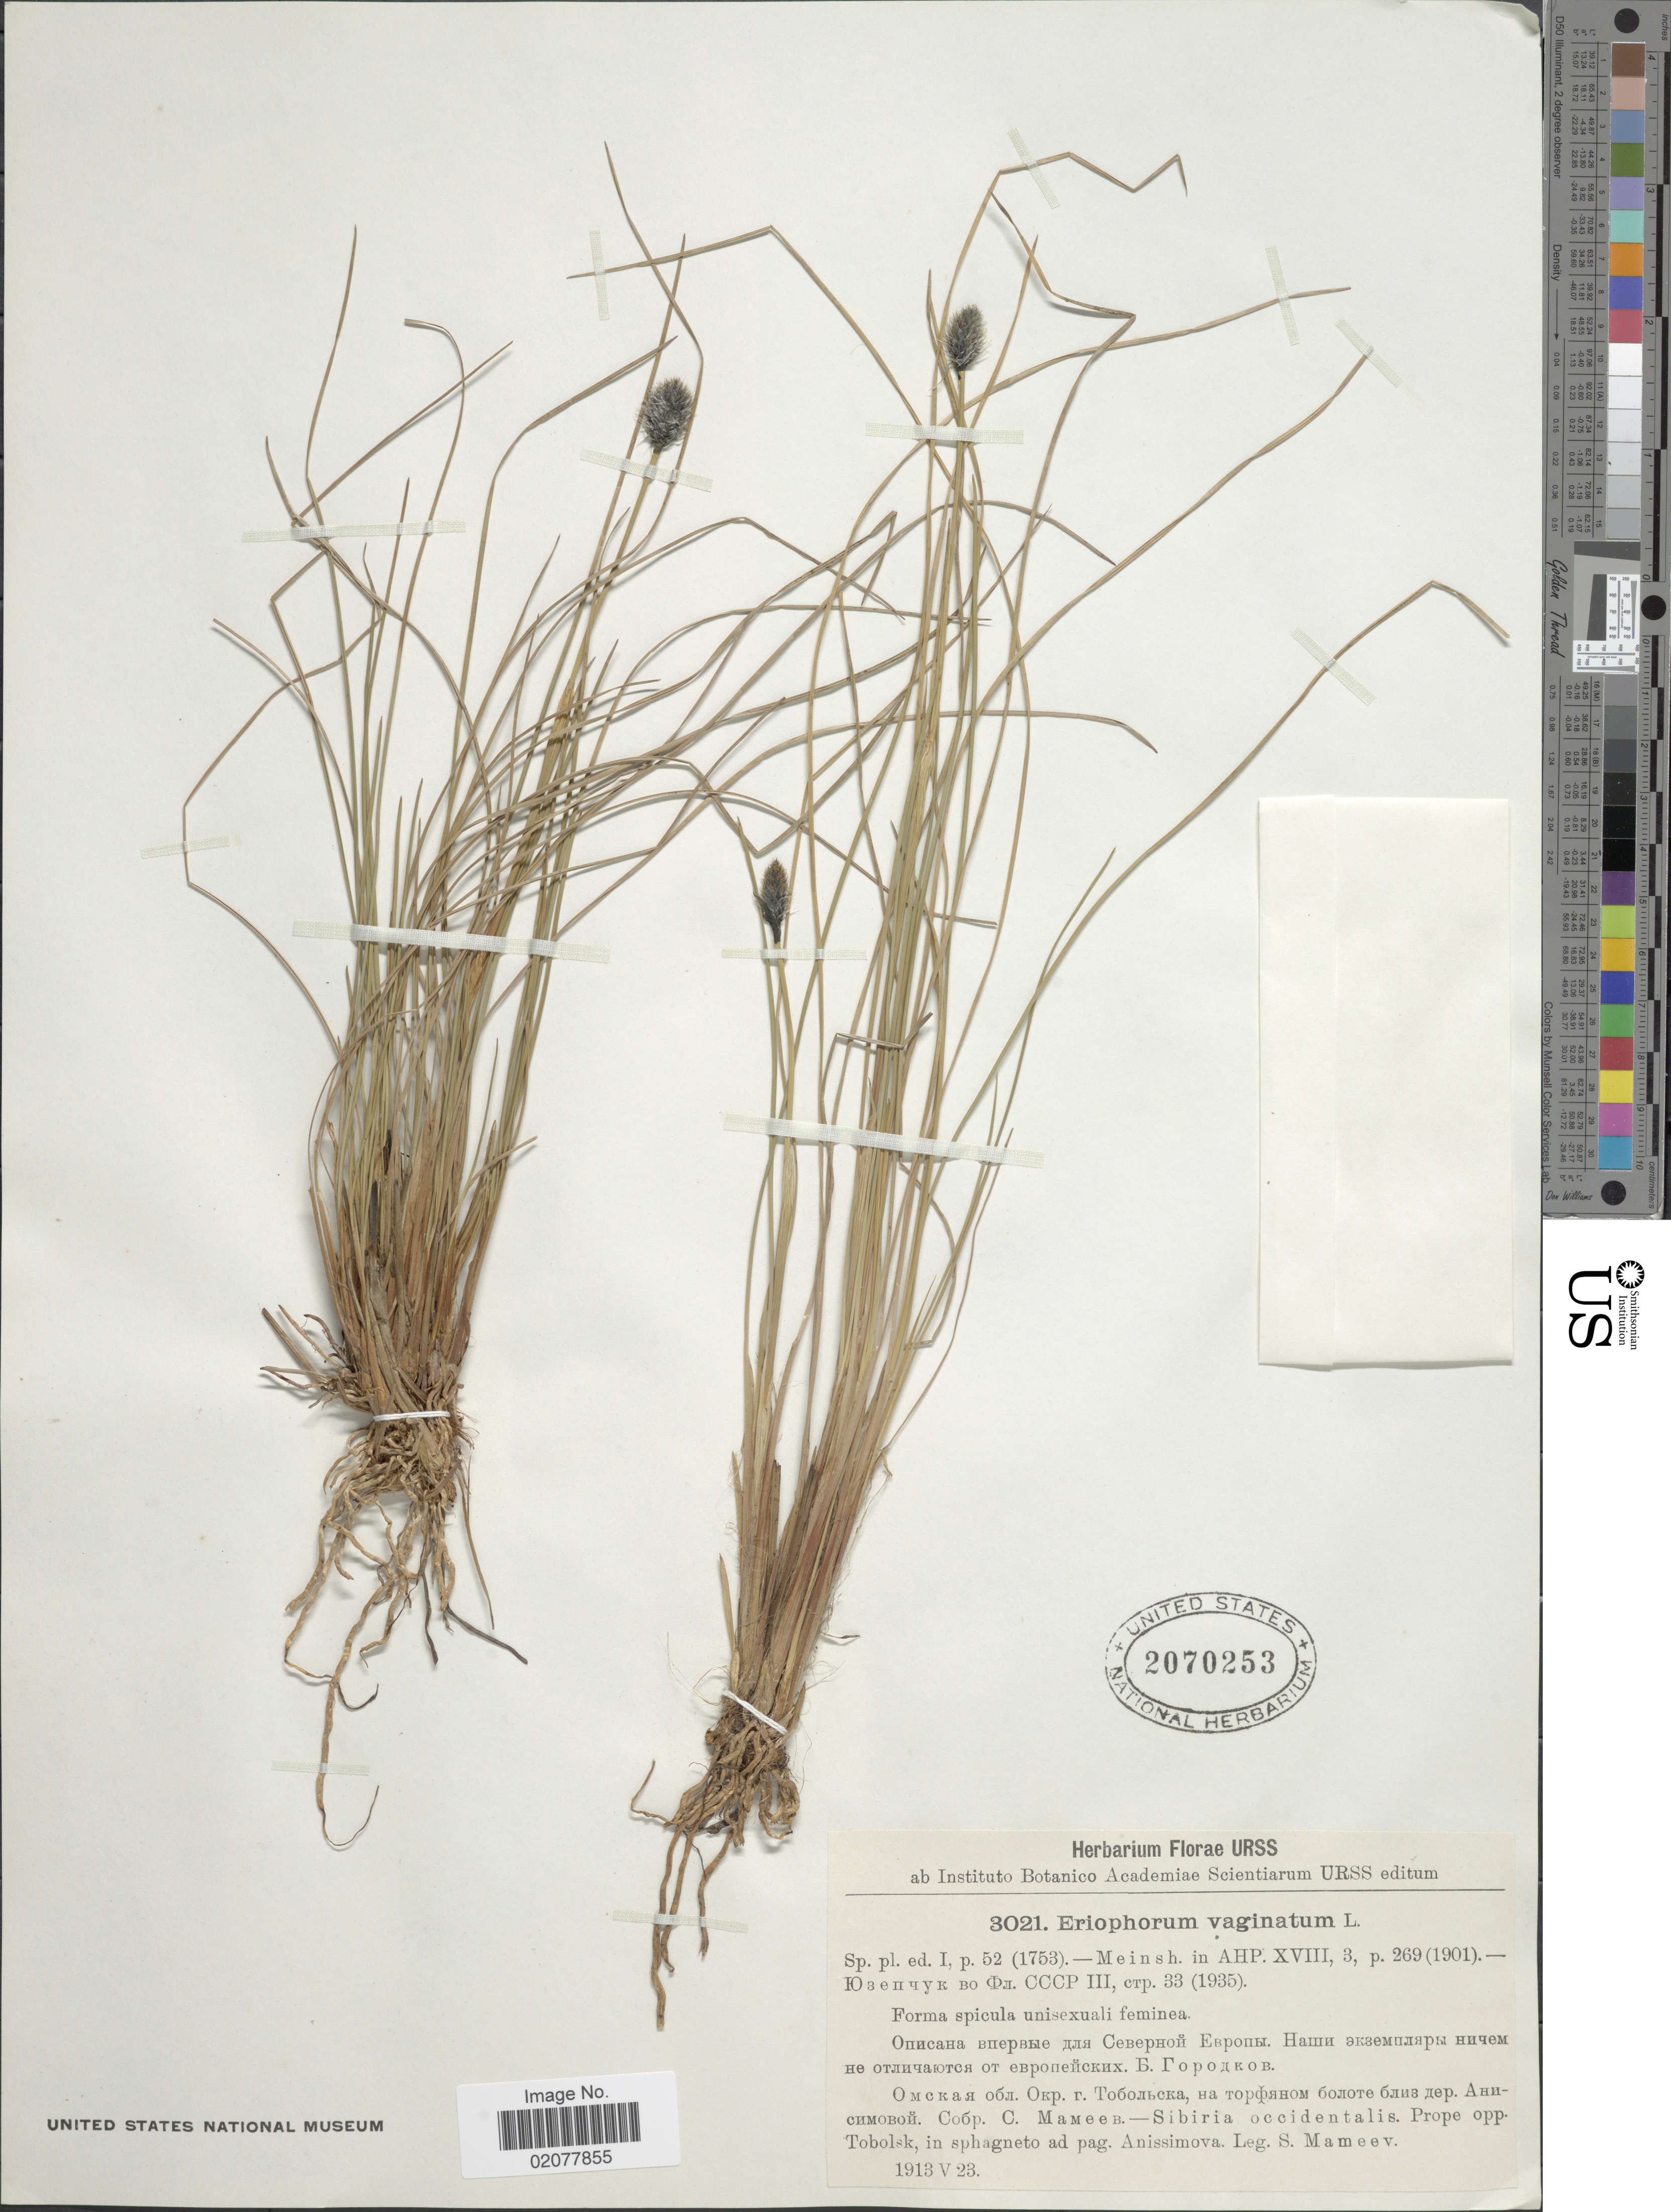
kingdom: Plantae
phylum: Tracheophyta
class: Liliopsida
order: Poales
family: Cyperaceae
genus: Eriophorum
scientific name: Eriophorum vaginatum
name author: L.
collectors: S. Mameev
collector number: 3021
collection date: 1913-05-23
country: Russian Federation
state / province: Tyumen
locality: Sibiria occidentalis. Prope opp. Tobolsk, in sphagneto ad pag. Anissimova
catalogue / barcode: US 2070253